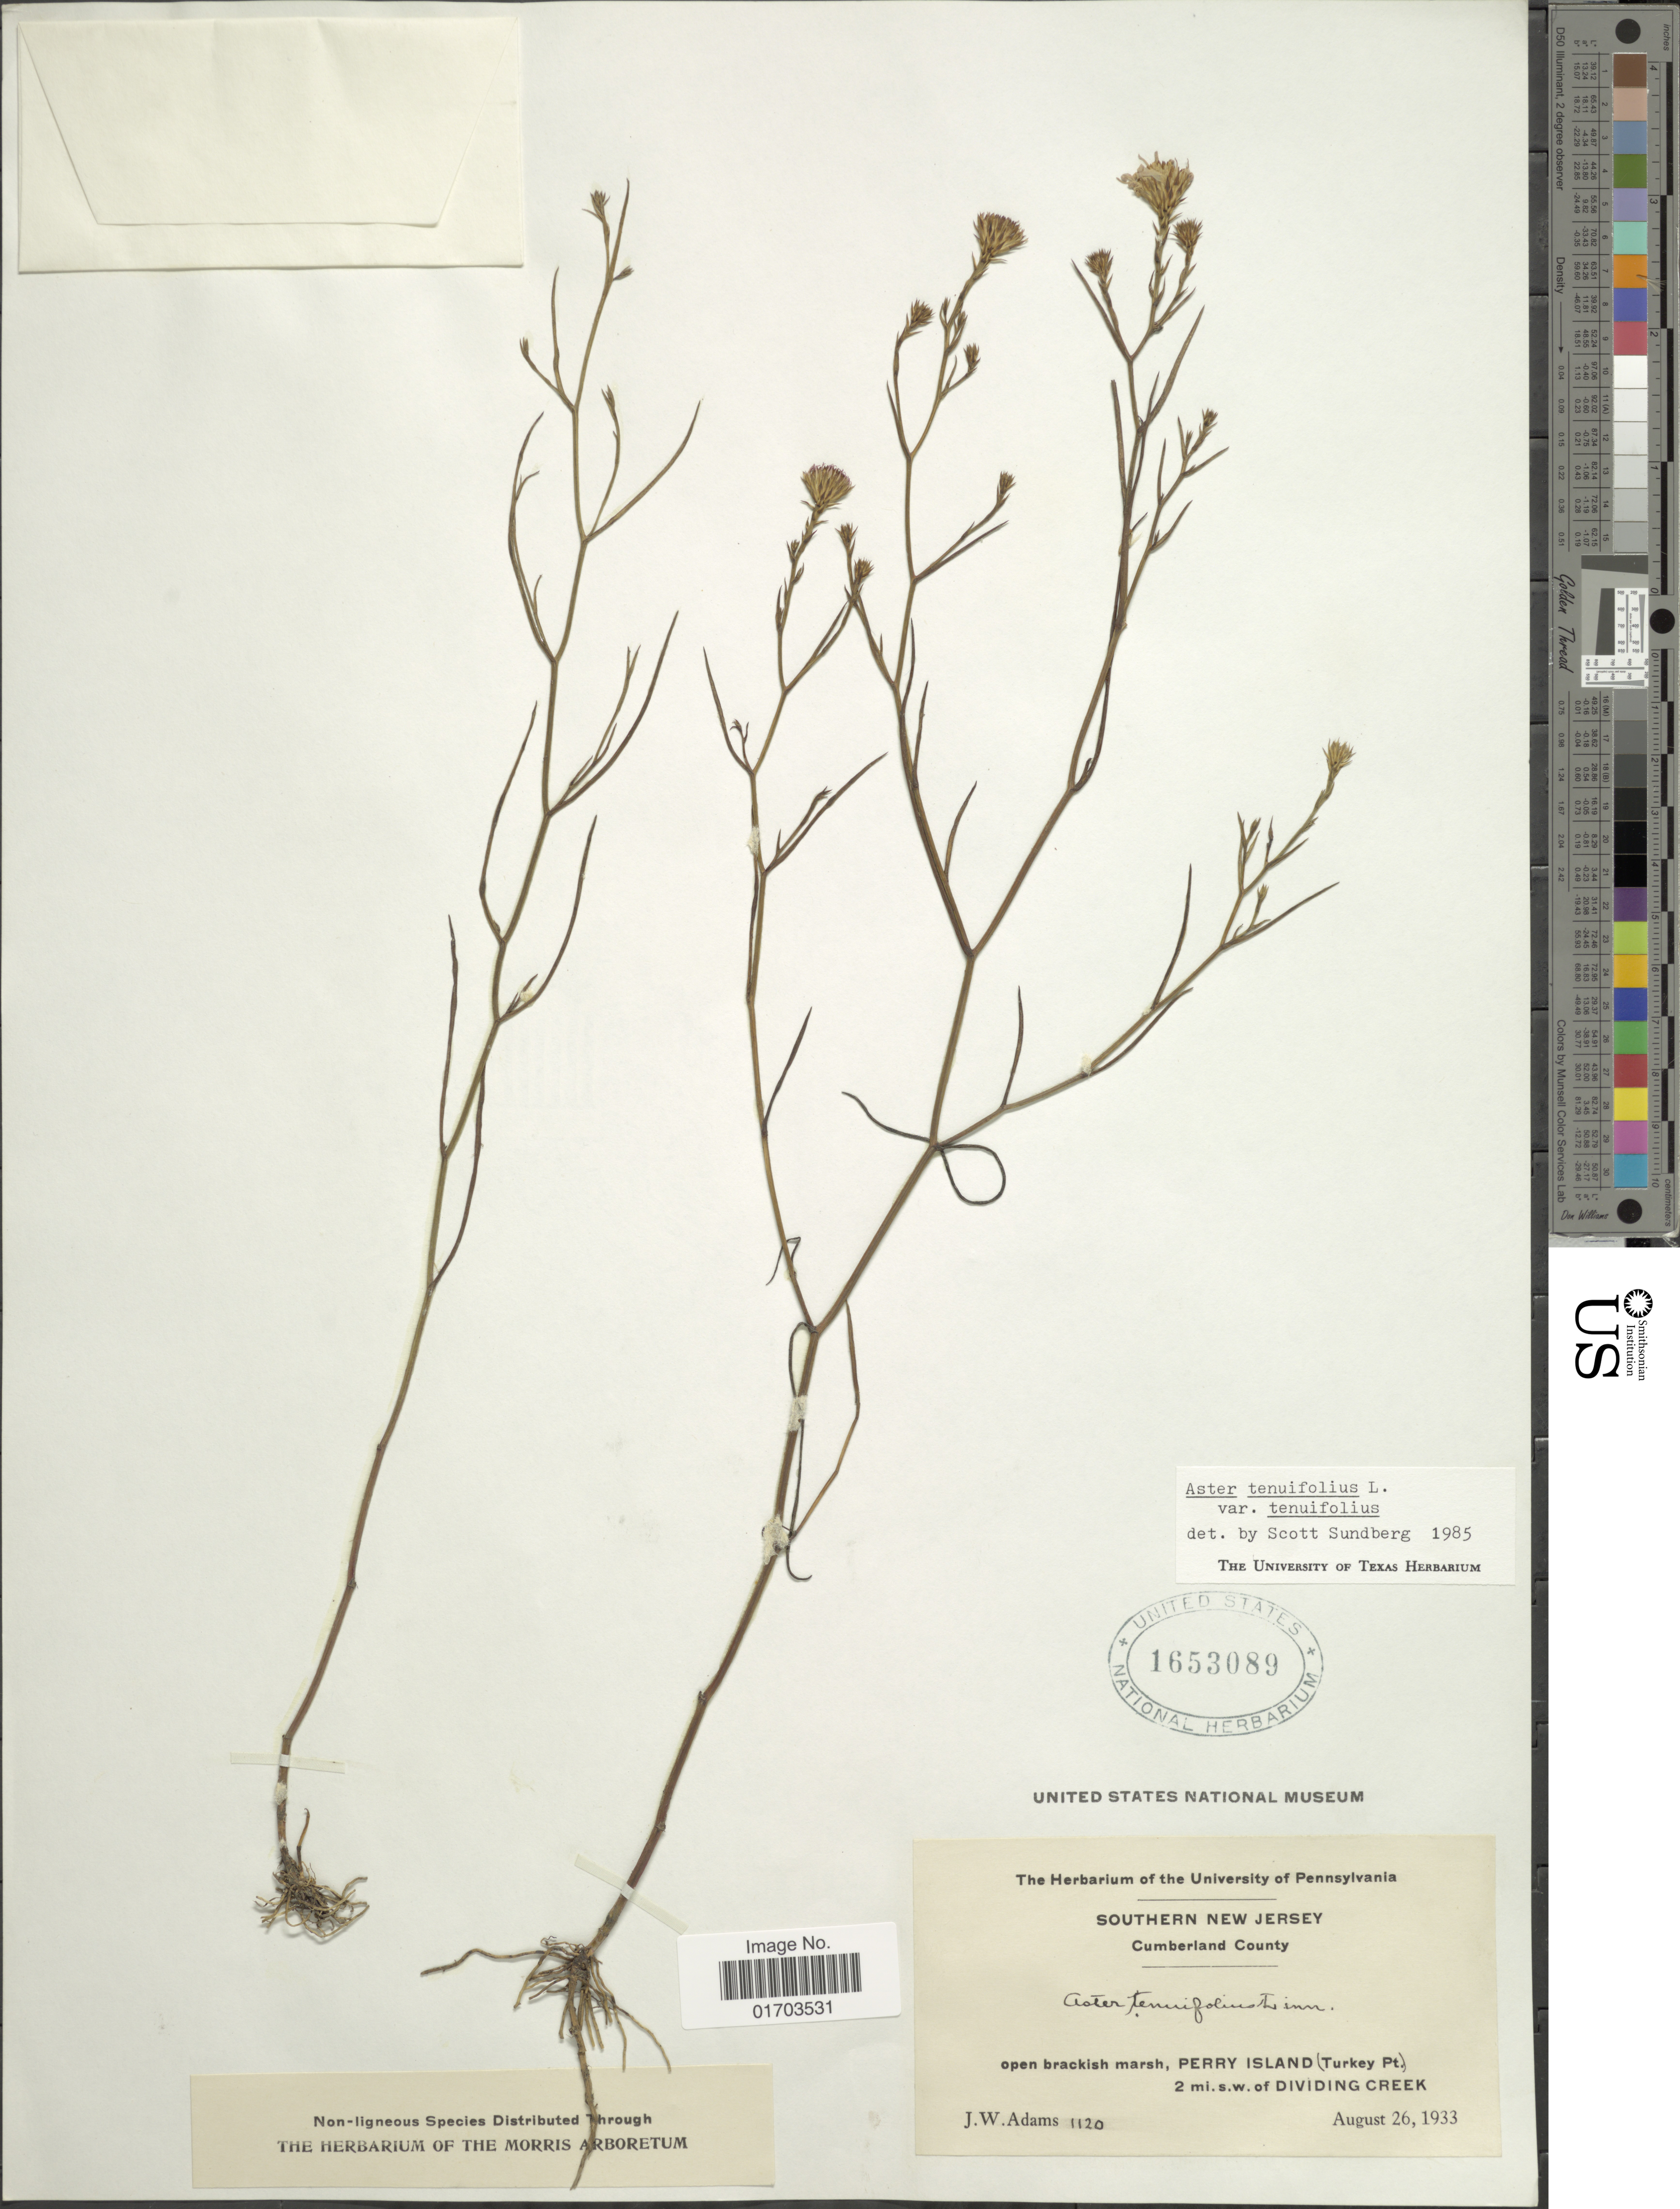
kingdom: Plantae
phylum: Tracheophyta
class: Magnoliopsida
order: Asterales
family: Asteraceae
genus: Symphyotrichum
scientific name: Symphyotrichum tenuifolium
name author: (L.) G.L. Nesom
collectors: J. Adams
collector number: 1120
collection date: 1933-08-26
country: United States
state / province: New Jersey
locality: Southern New Jersey, Cumberland County, open brakish marsh, Perry Island (Turkey Pt.) 2 mi. s.w. of Dividing Creek.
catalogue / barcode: US 1653089